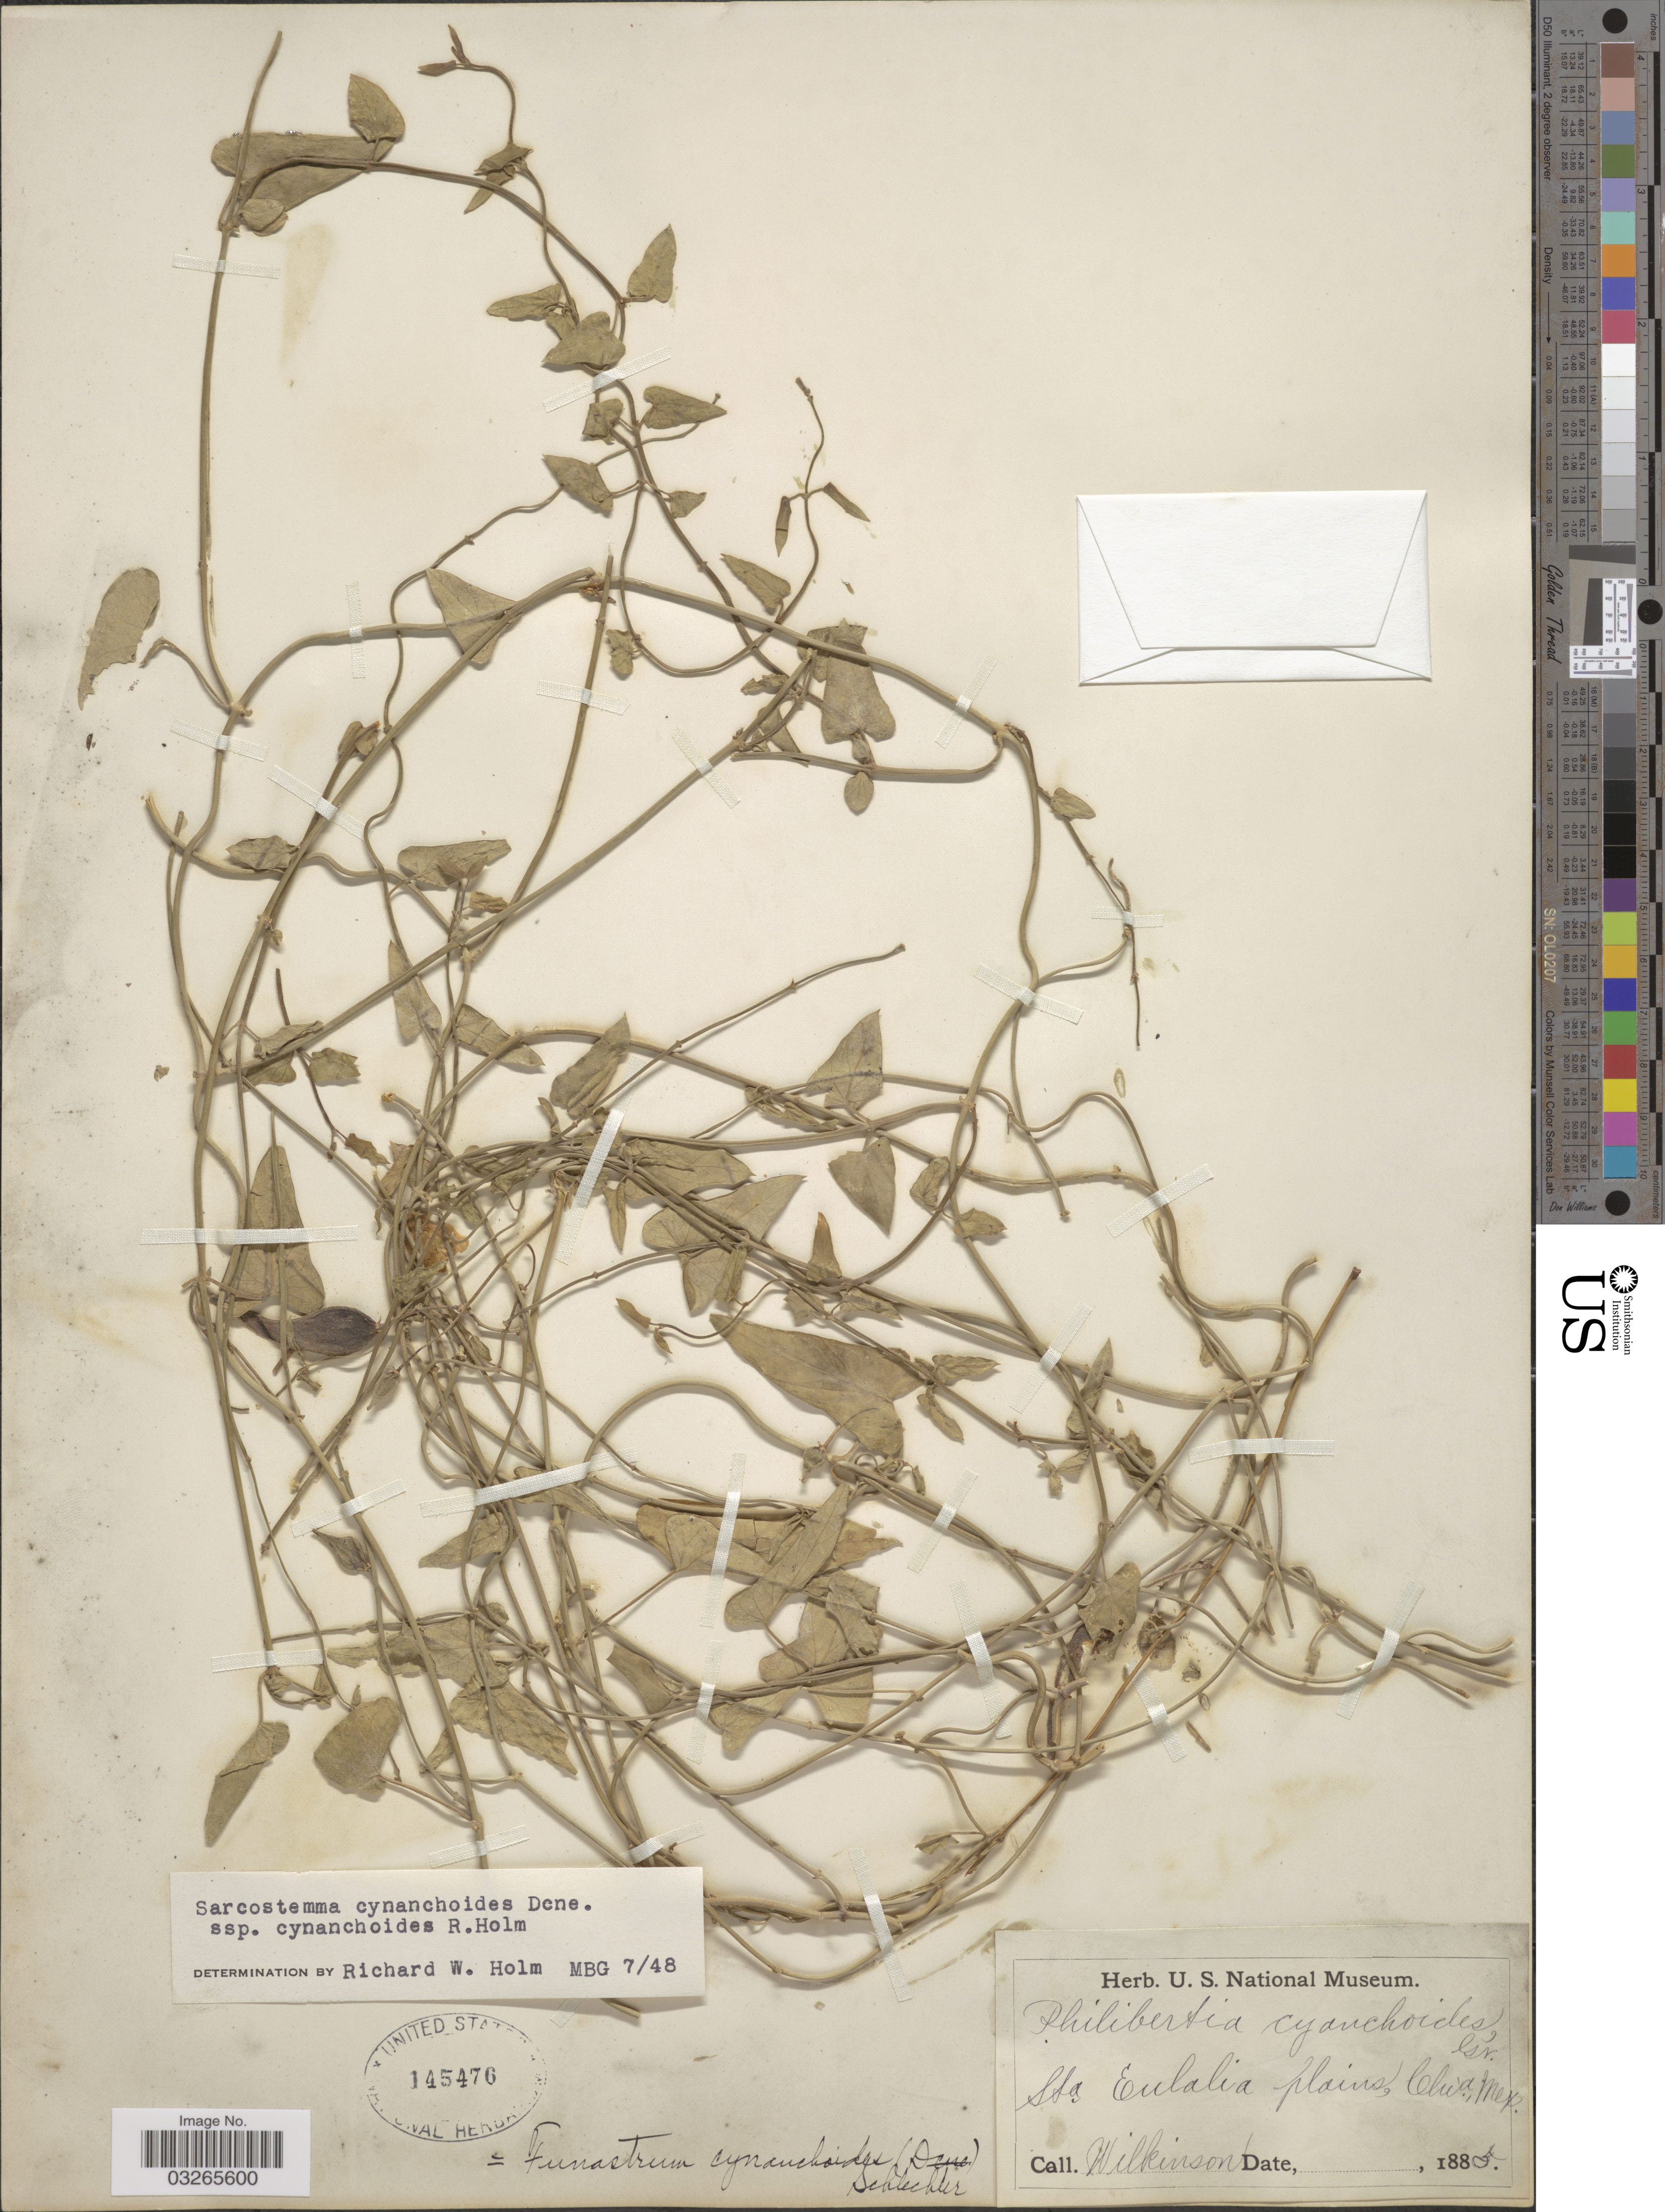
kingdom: Plantae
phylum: Tracheophyta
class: Magnoliopsida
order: Gentianales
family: Apocynaceae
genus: Sarcostemma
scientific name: Sarcostemma cynanchoides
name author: Decne.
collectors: Wilkinson, --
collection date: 1885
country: Mexico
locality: Sta Eulalia plains, Chia Mex.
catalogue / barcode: US 145476